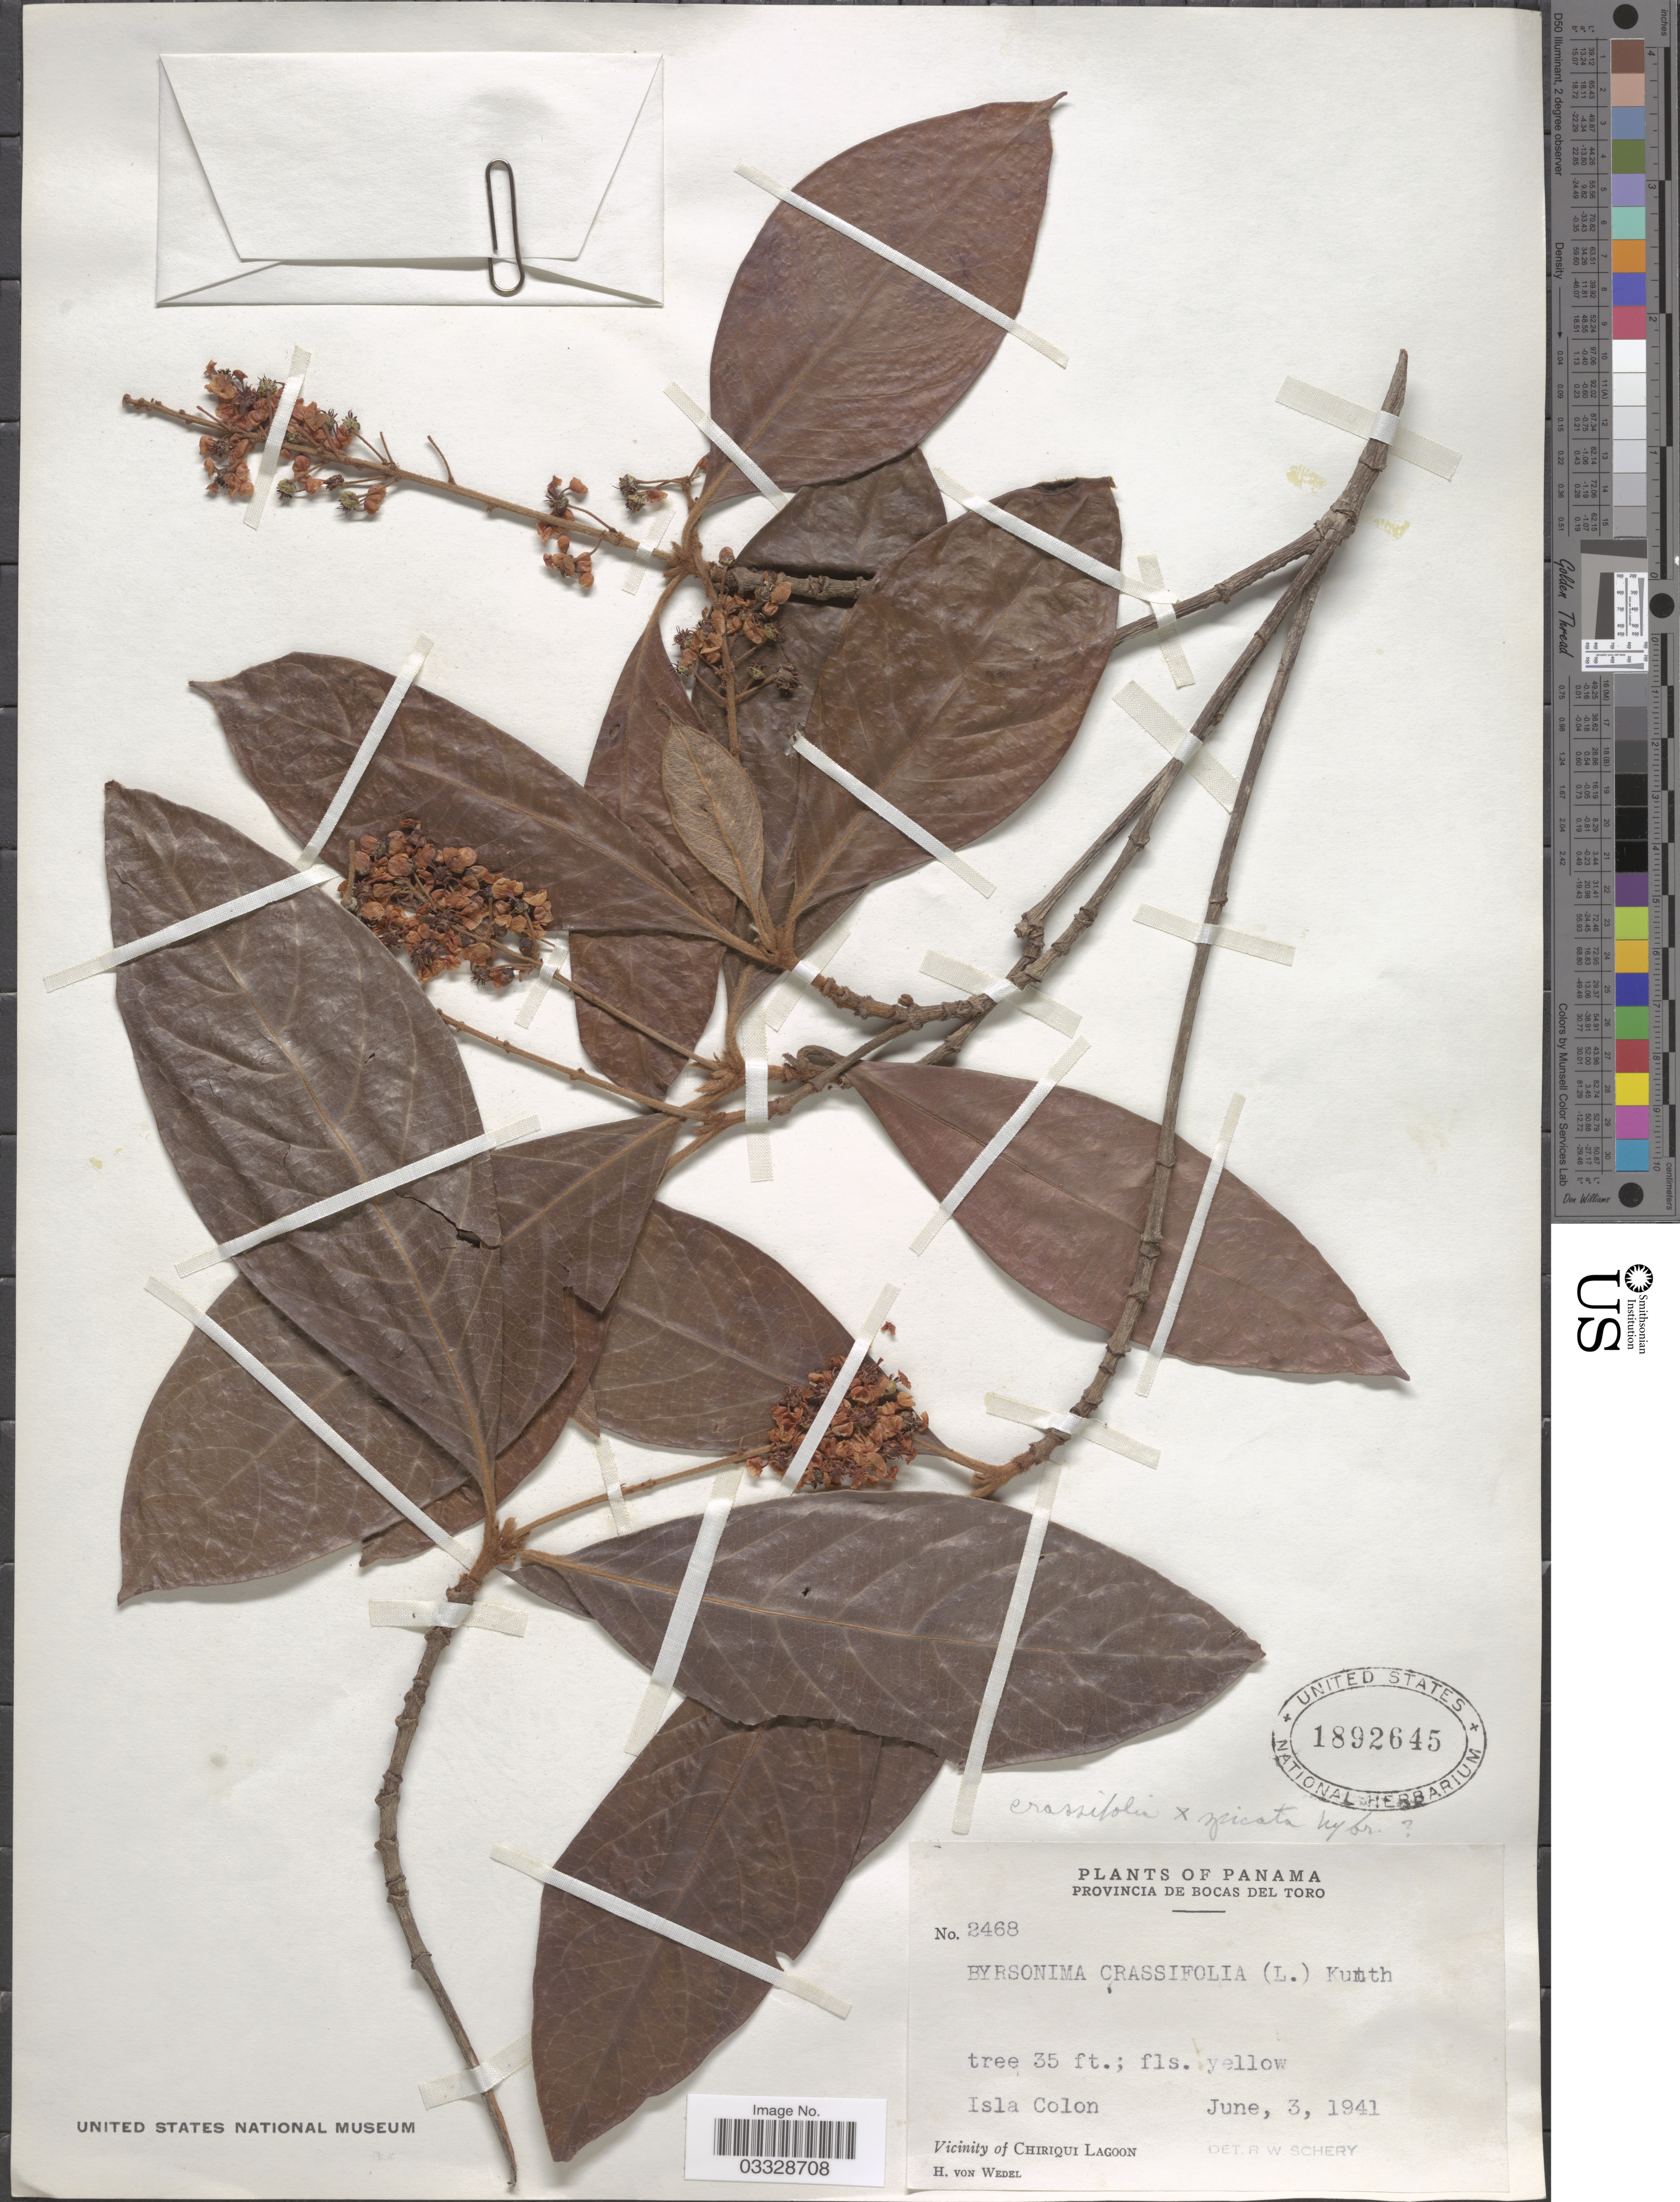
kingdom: Plantae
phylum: Tracheophyta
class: Magnoliopsida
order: Malpighiales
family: Malpighiaceae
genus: Byrsonima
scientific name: Byrsonima crassifolia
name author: (L.) Kunth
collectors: H. von Wedel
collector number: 2468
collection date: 1941-06-03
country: Panama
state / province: Bocas del Toro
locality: Isla Colon. Vicinity of Chiriqui Lagoon.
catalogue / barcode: US 1892645